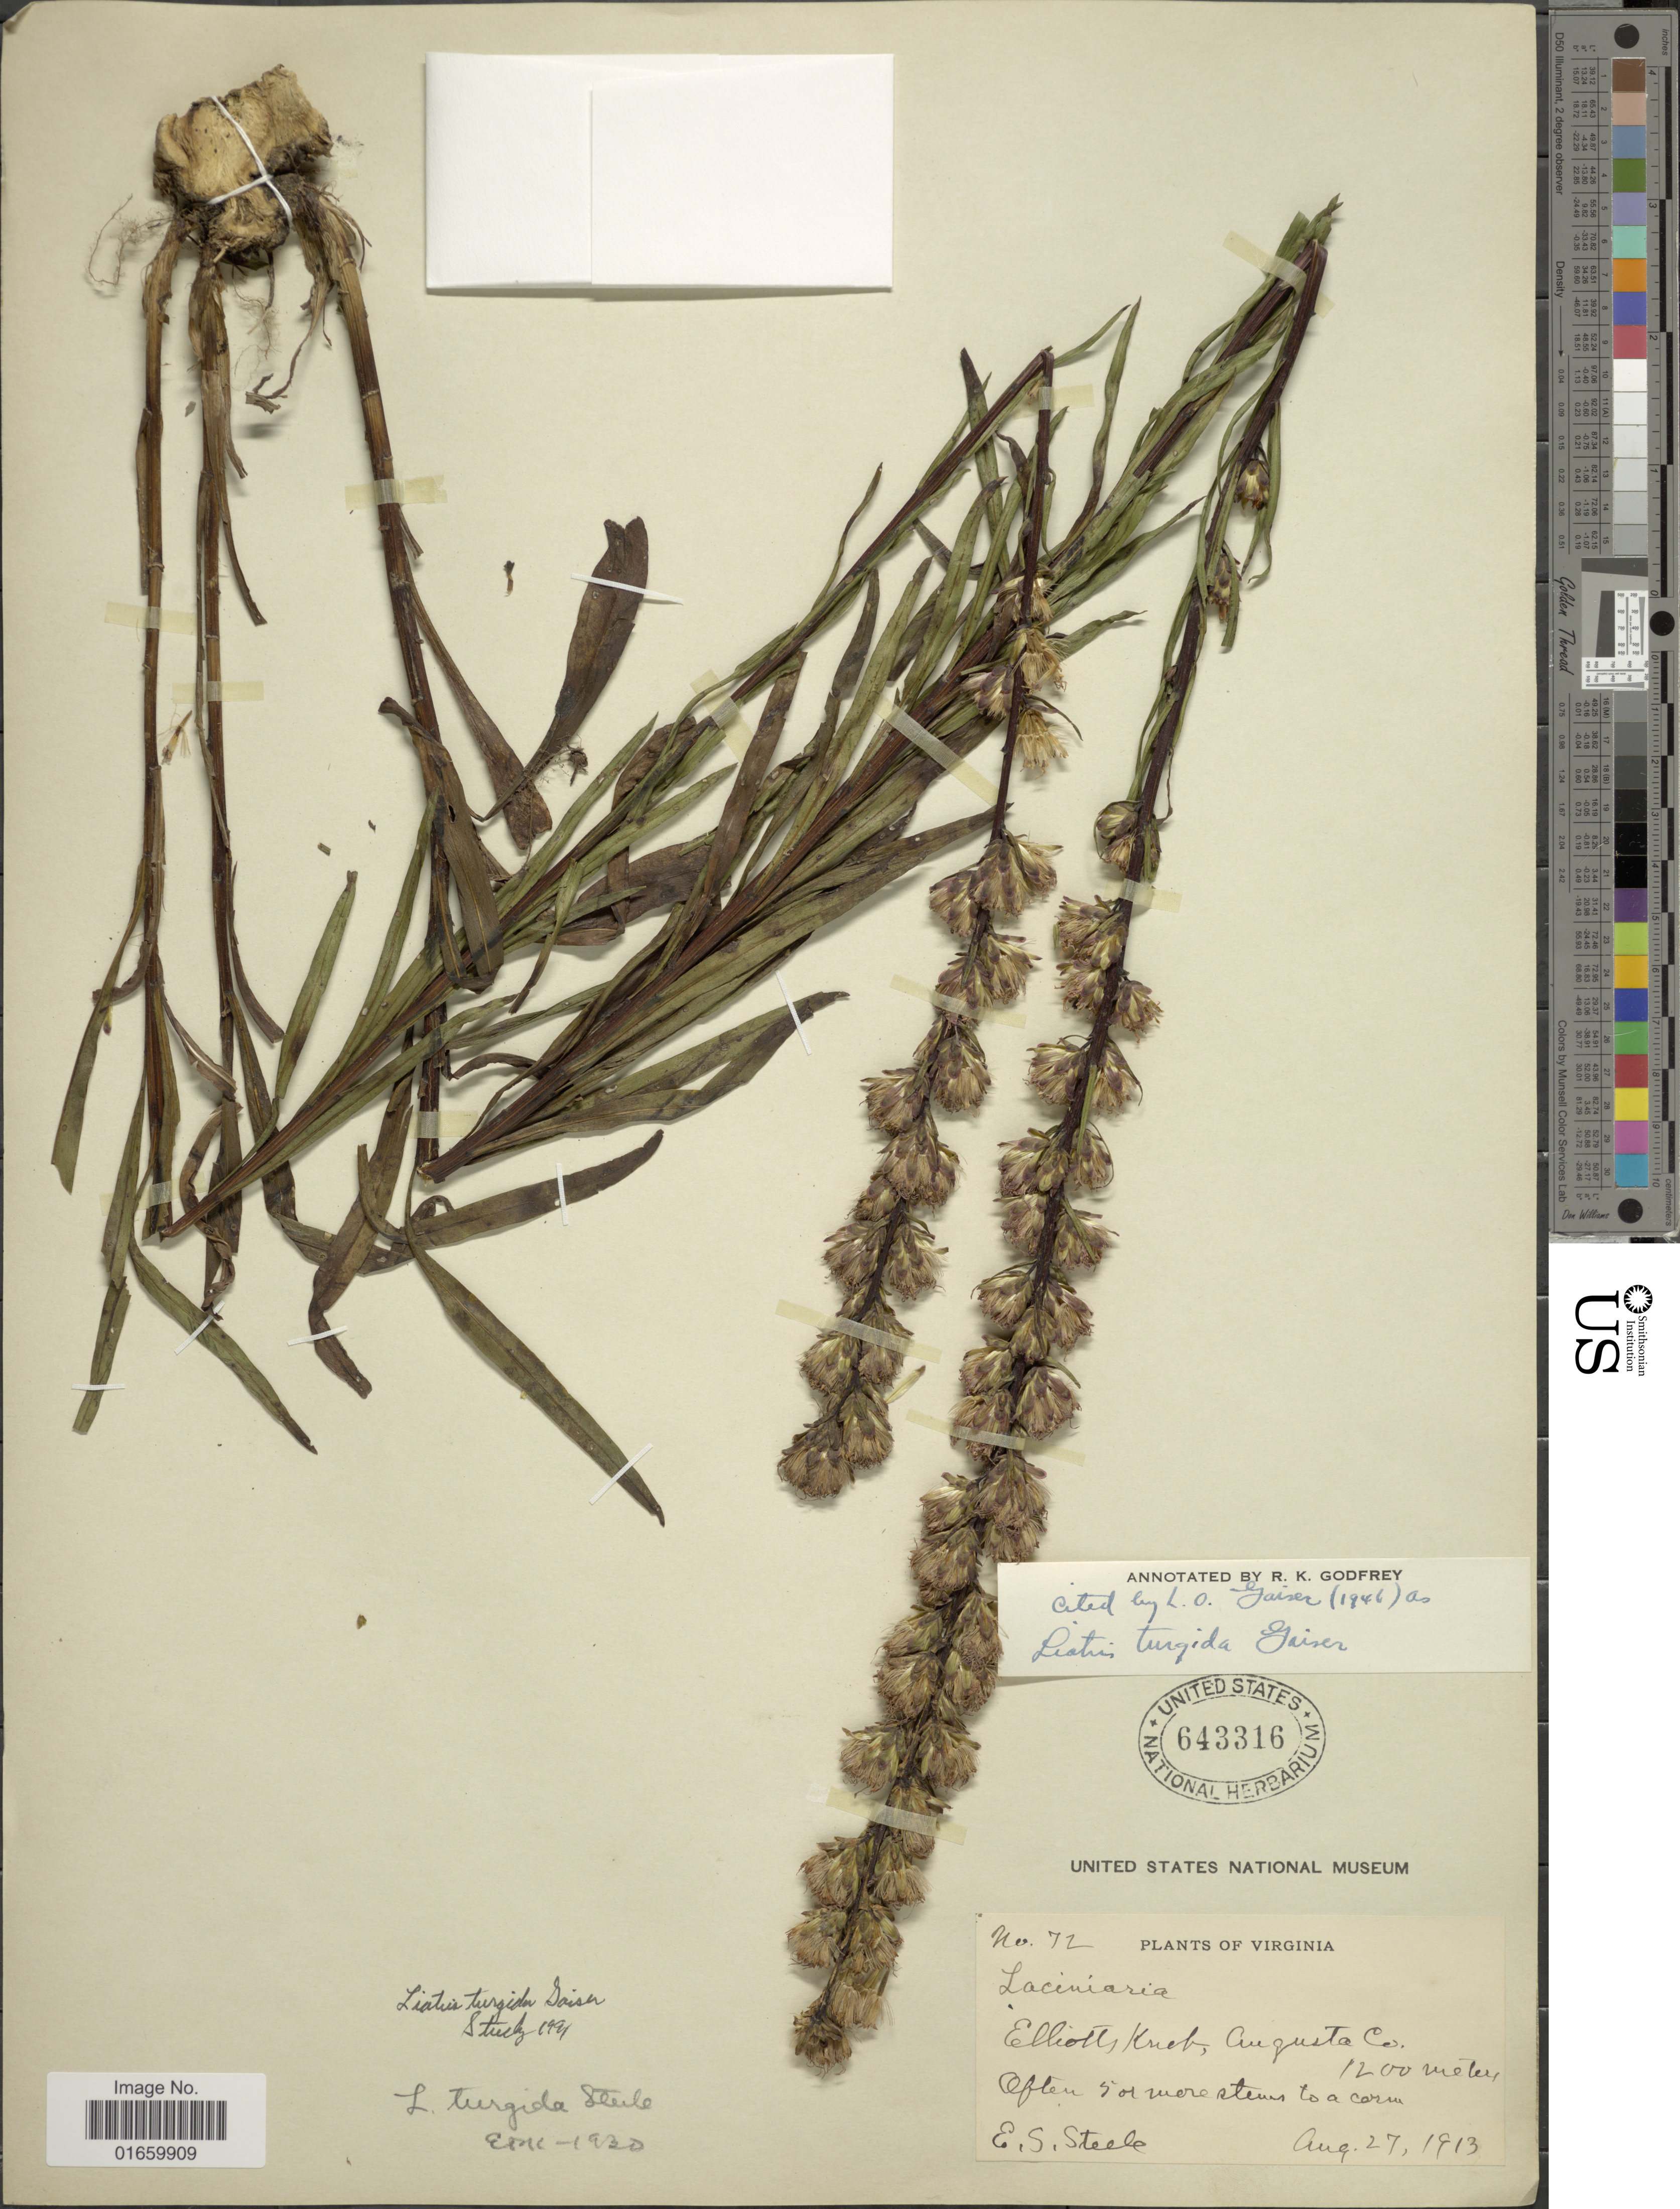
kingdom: Plantae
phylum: Tracheophyta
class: Magnoliopsida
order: Asterales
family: Asteraceae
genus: Liatris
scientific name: Liatris turgida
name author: Gaiser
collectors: E. Steele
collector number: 72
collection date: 1913-08-27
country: United States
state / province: Virginia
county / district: Augusta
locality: Elliotts Knob, Augusta Co.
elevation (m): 1200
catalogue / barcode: US 643316